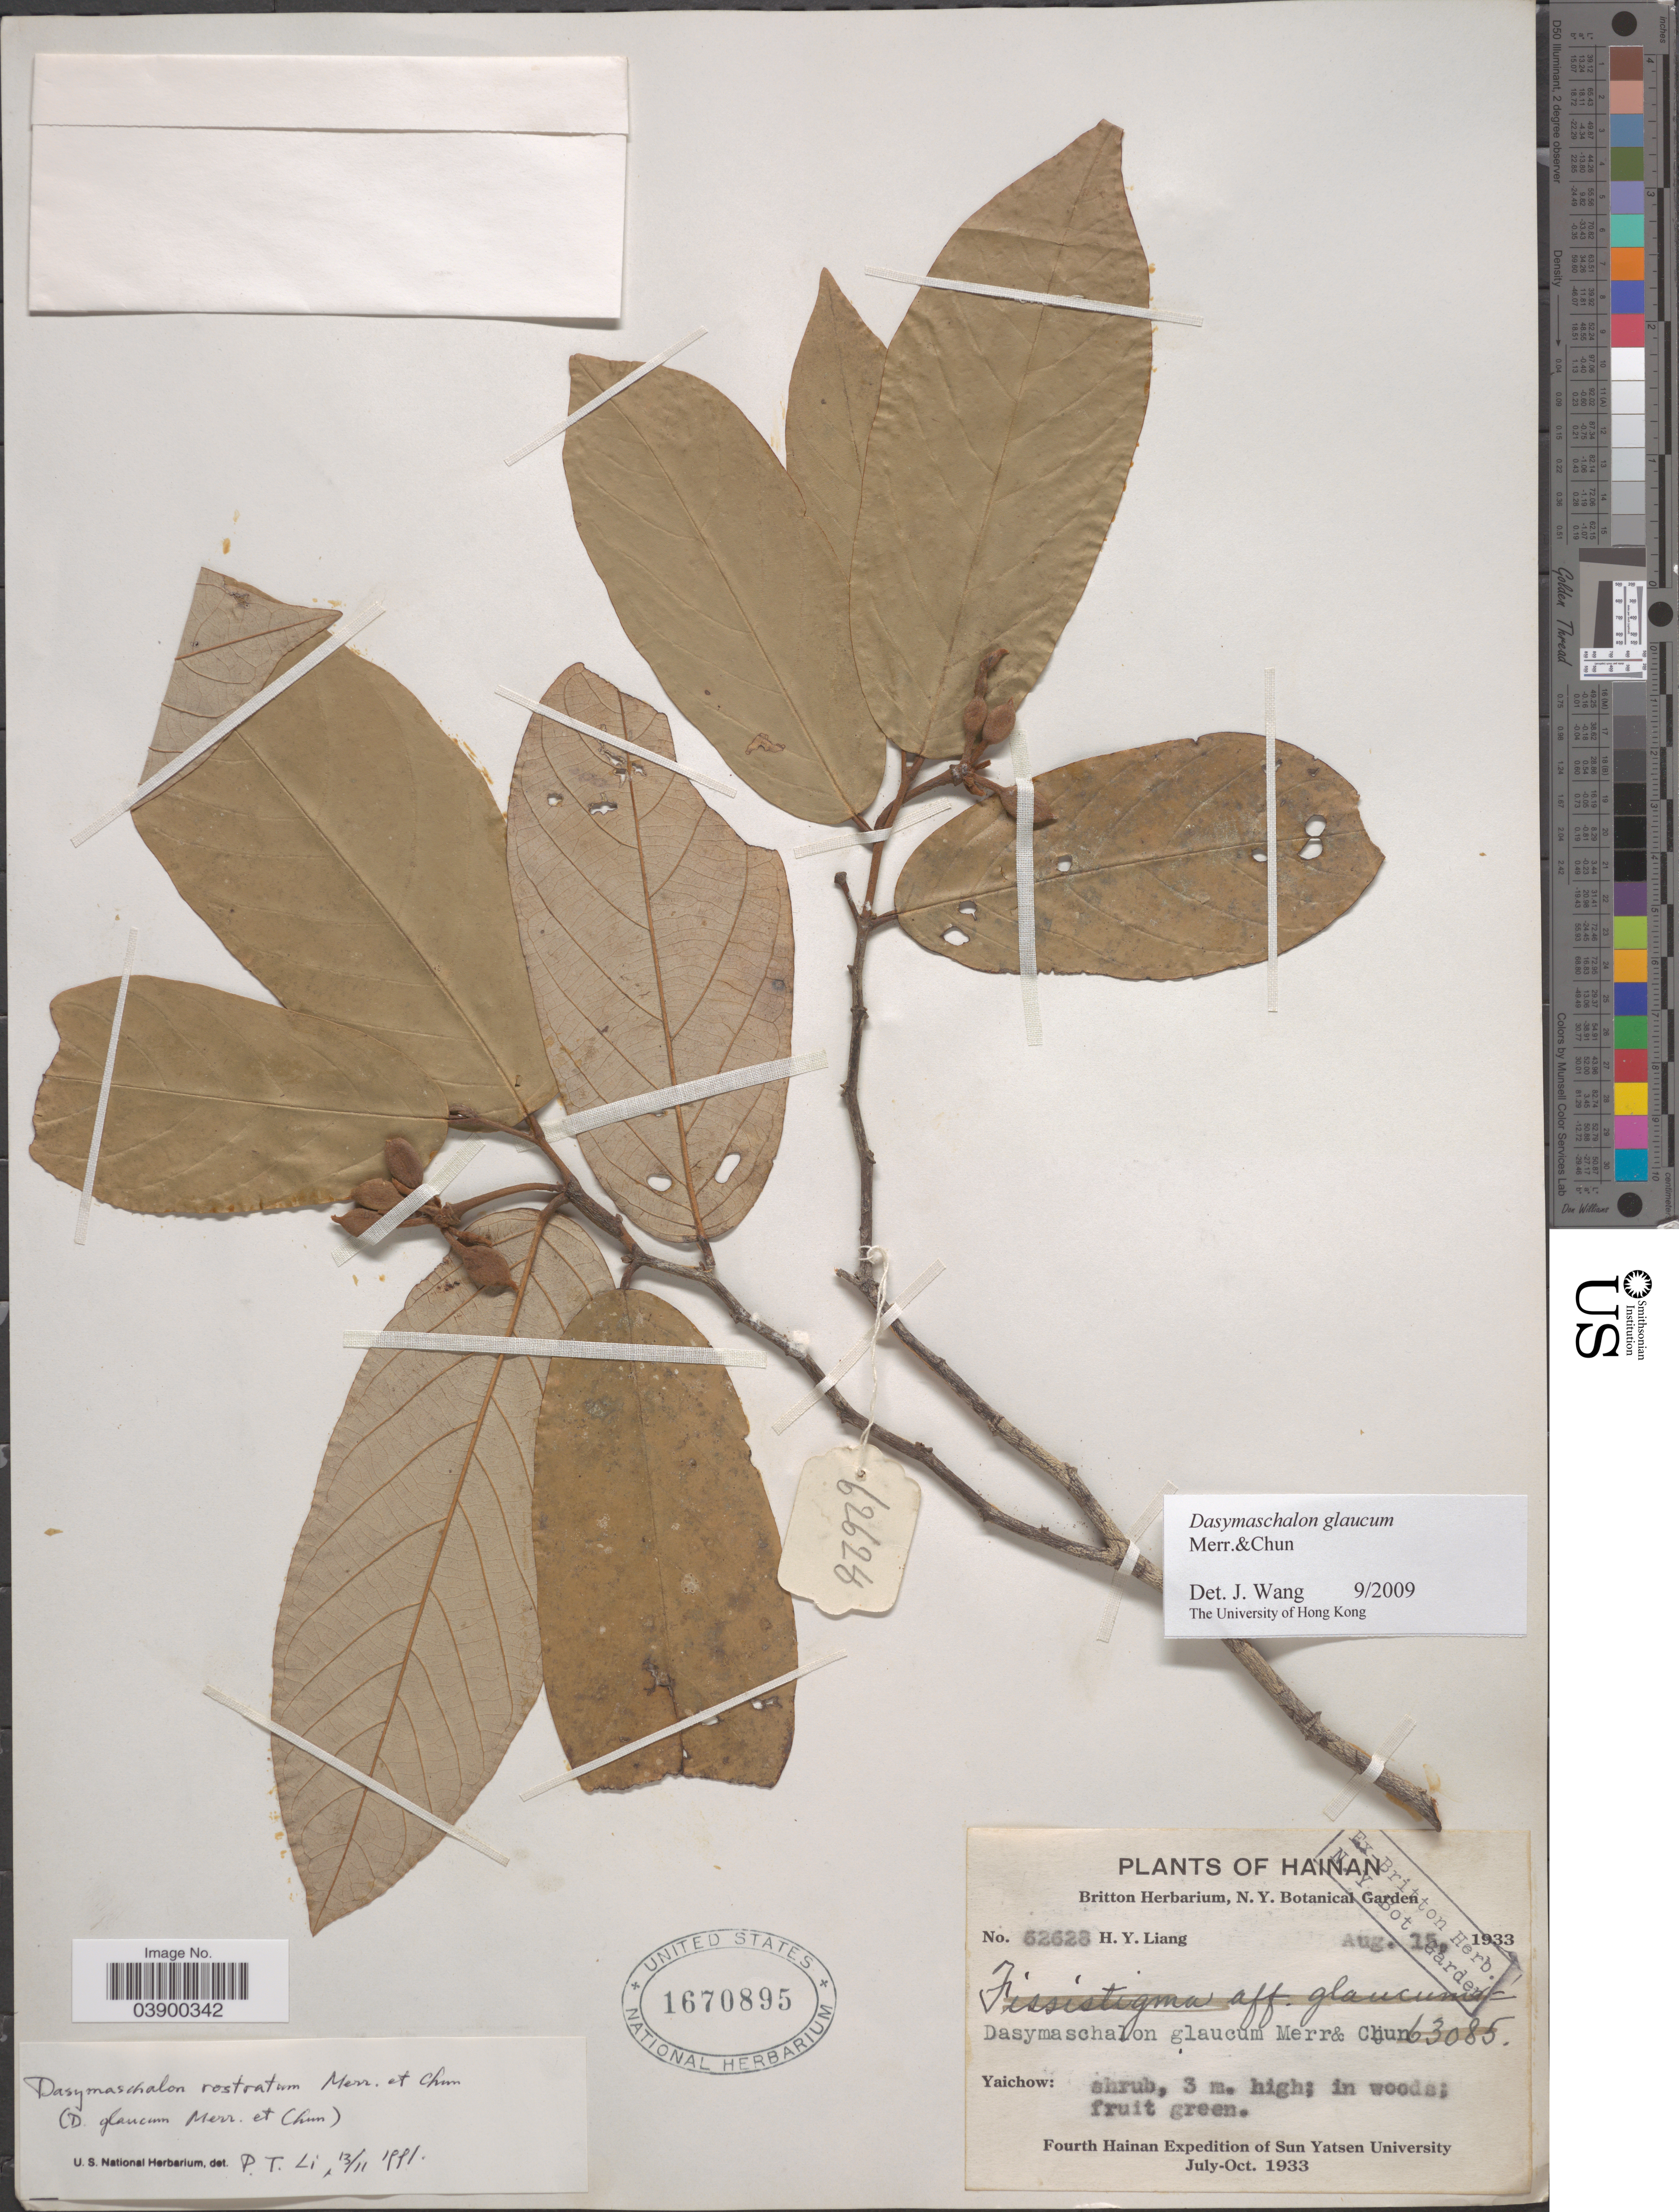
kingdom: Plantae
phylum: Tracheophyta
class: Magnoliopsida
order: Magnoliales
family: Annonaceae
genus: Dasymaschalon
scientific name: Dasymaschalon glaucum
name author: Merr. & Chun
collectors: H. Y. Liang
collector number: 62628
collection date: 1933-08-15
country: China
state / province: Hainan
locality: Yaichow.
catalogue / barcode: US 1670895